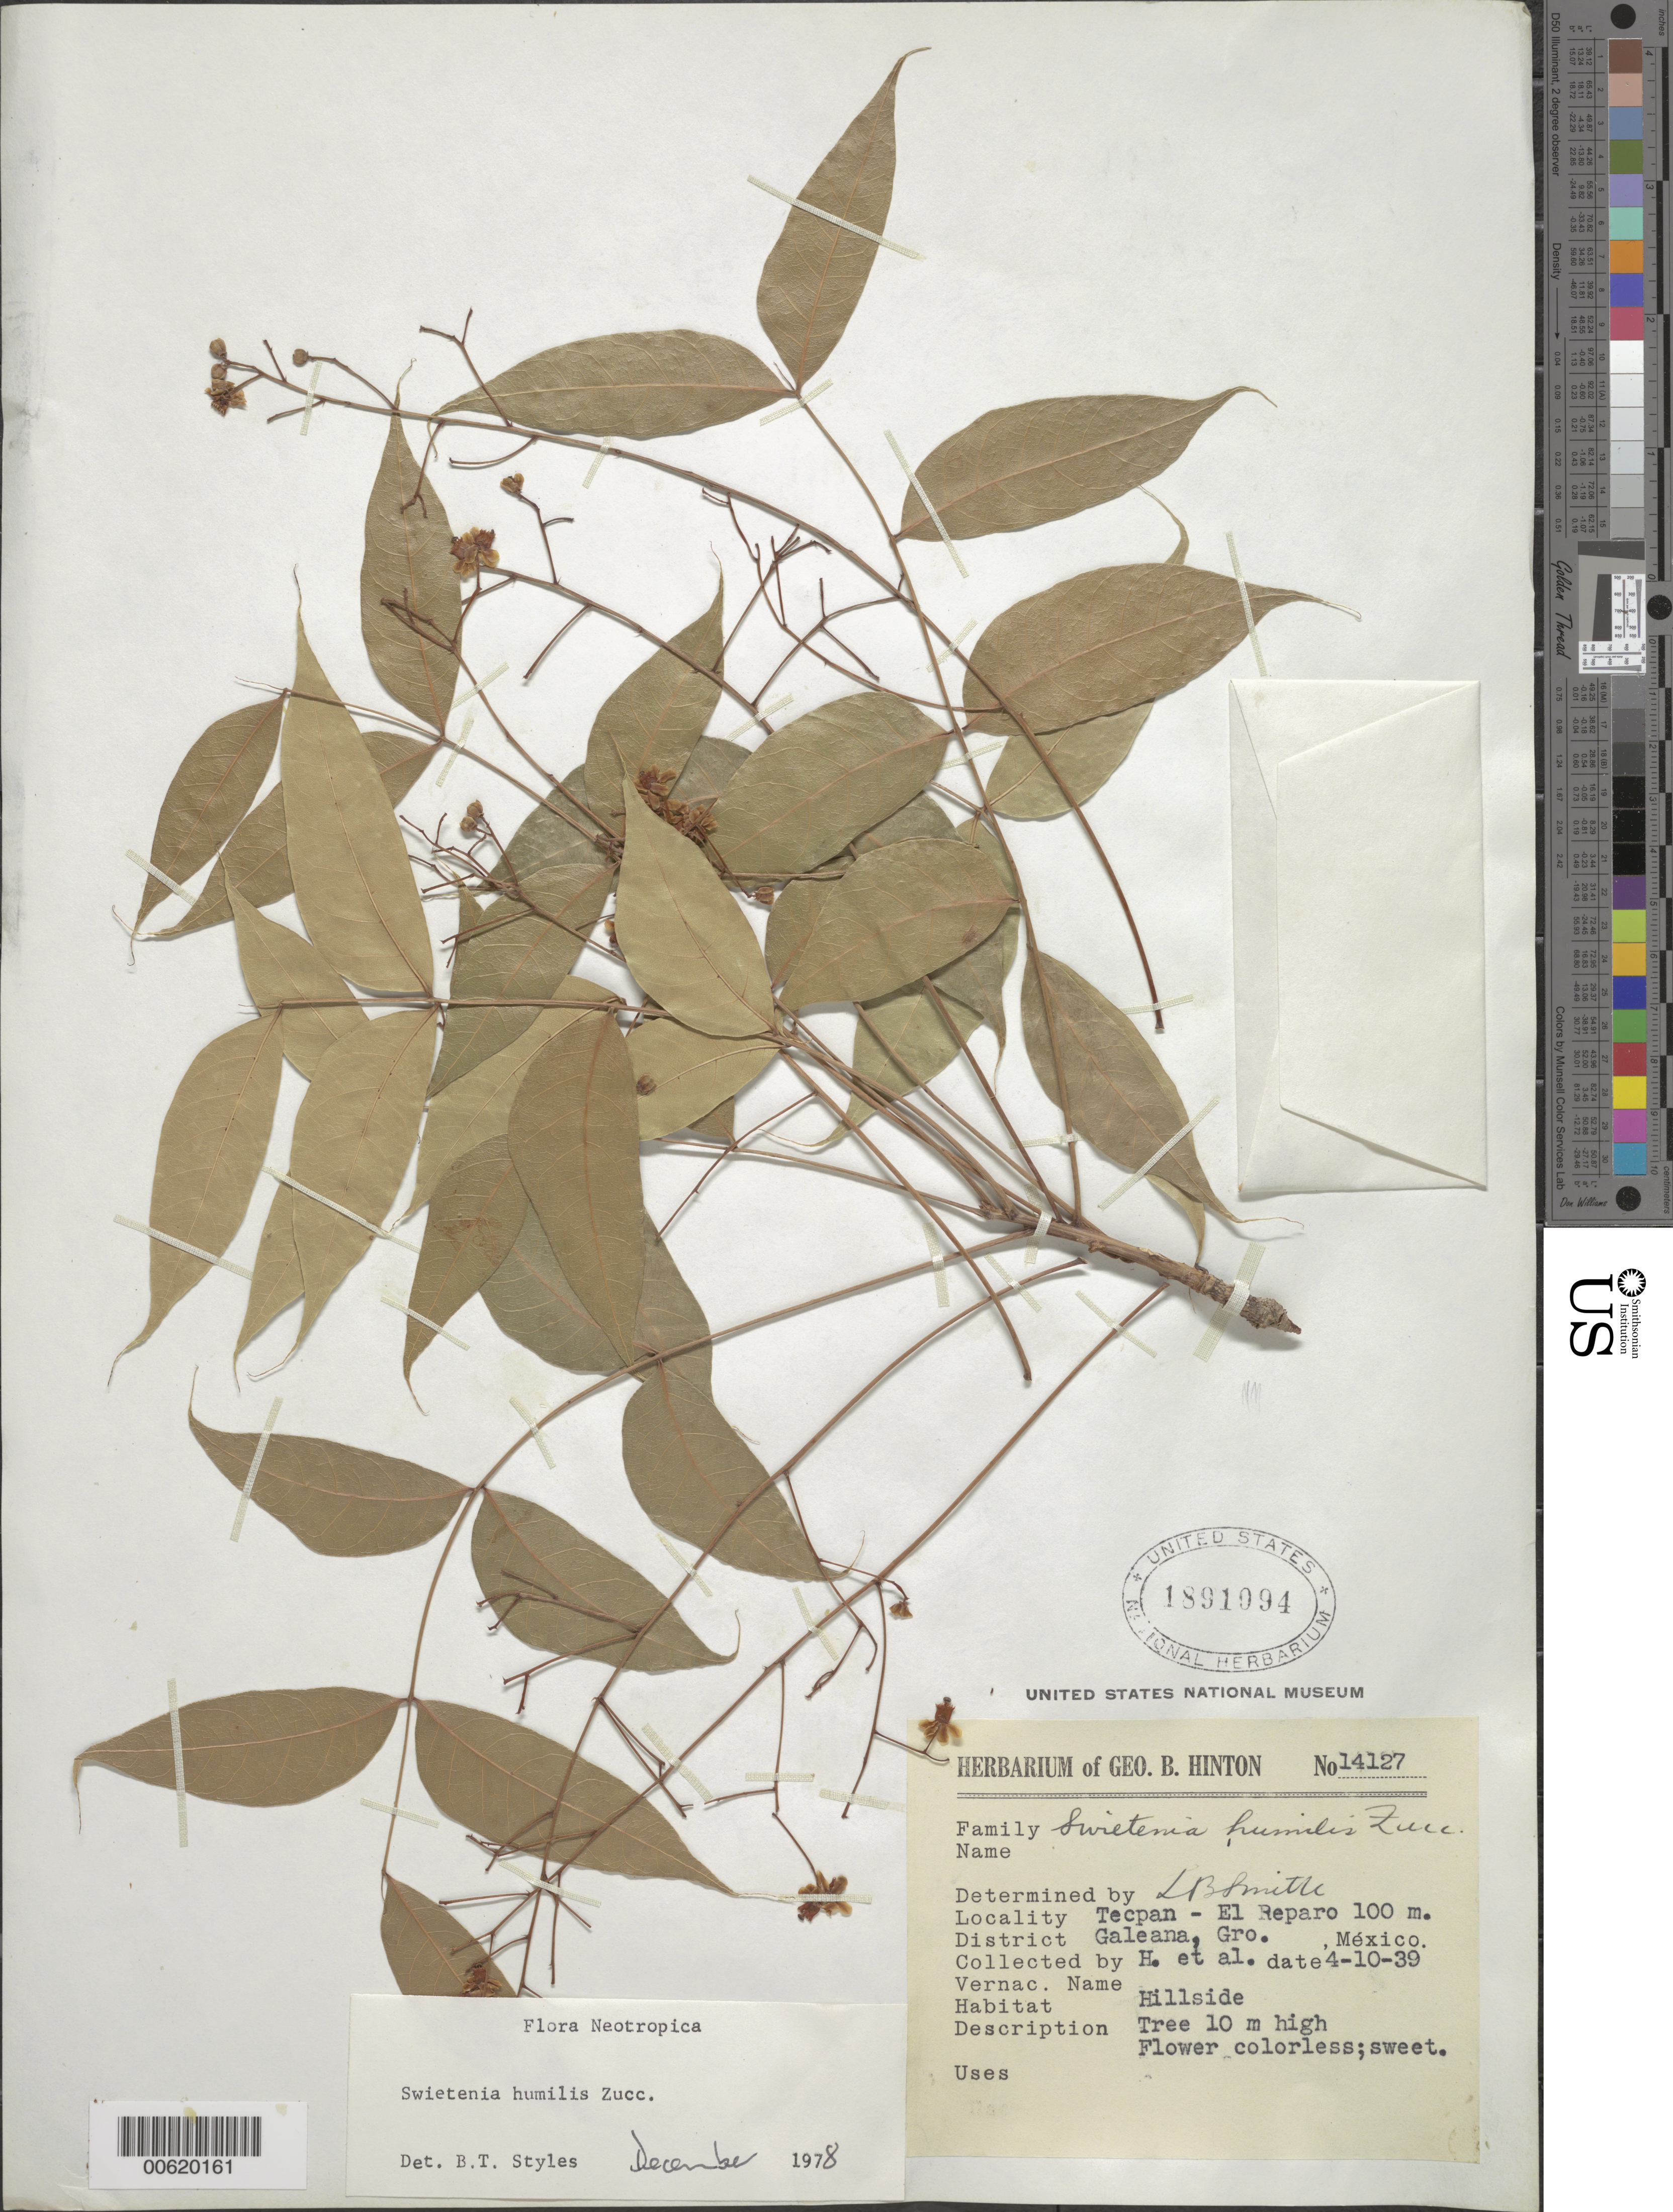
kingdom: Plantae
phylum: Tracheophyta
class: Magnoliopsida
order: Sapindales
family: Meliaceae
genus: Swietenia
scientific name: Swietenia humilis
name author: Zucc.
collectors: G. B. Hinton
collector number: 14127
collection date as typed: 04 Oct 1939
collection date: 1939-10-04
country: Mexico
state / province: Guerrero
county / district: Tecpan de Galeana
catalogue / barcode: US 1891094